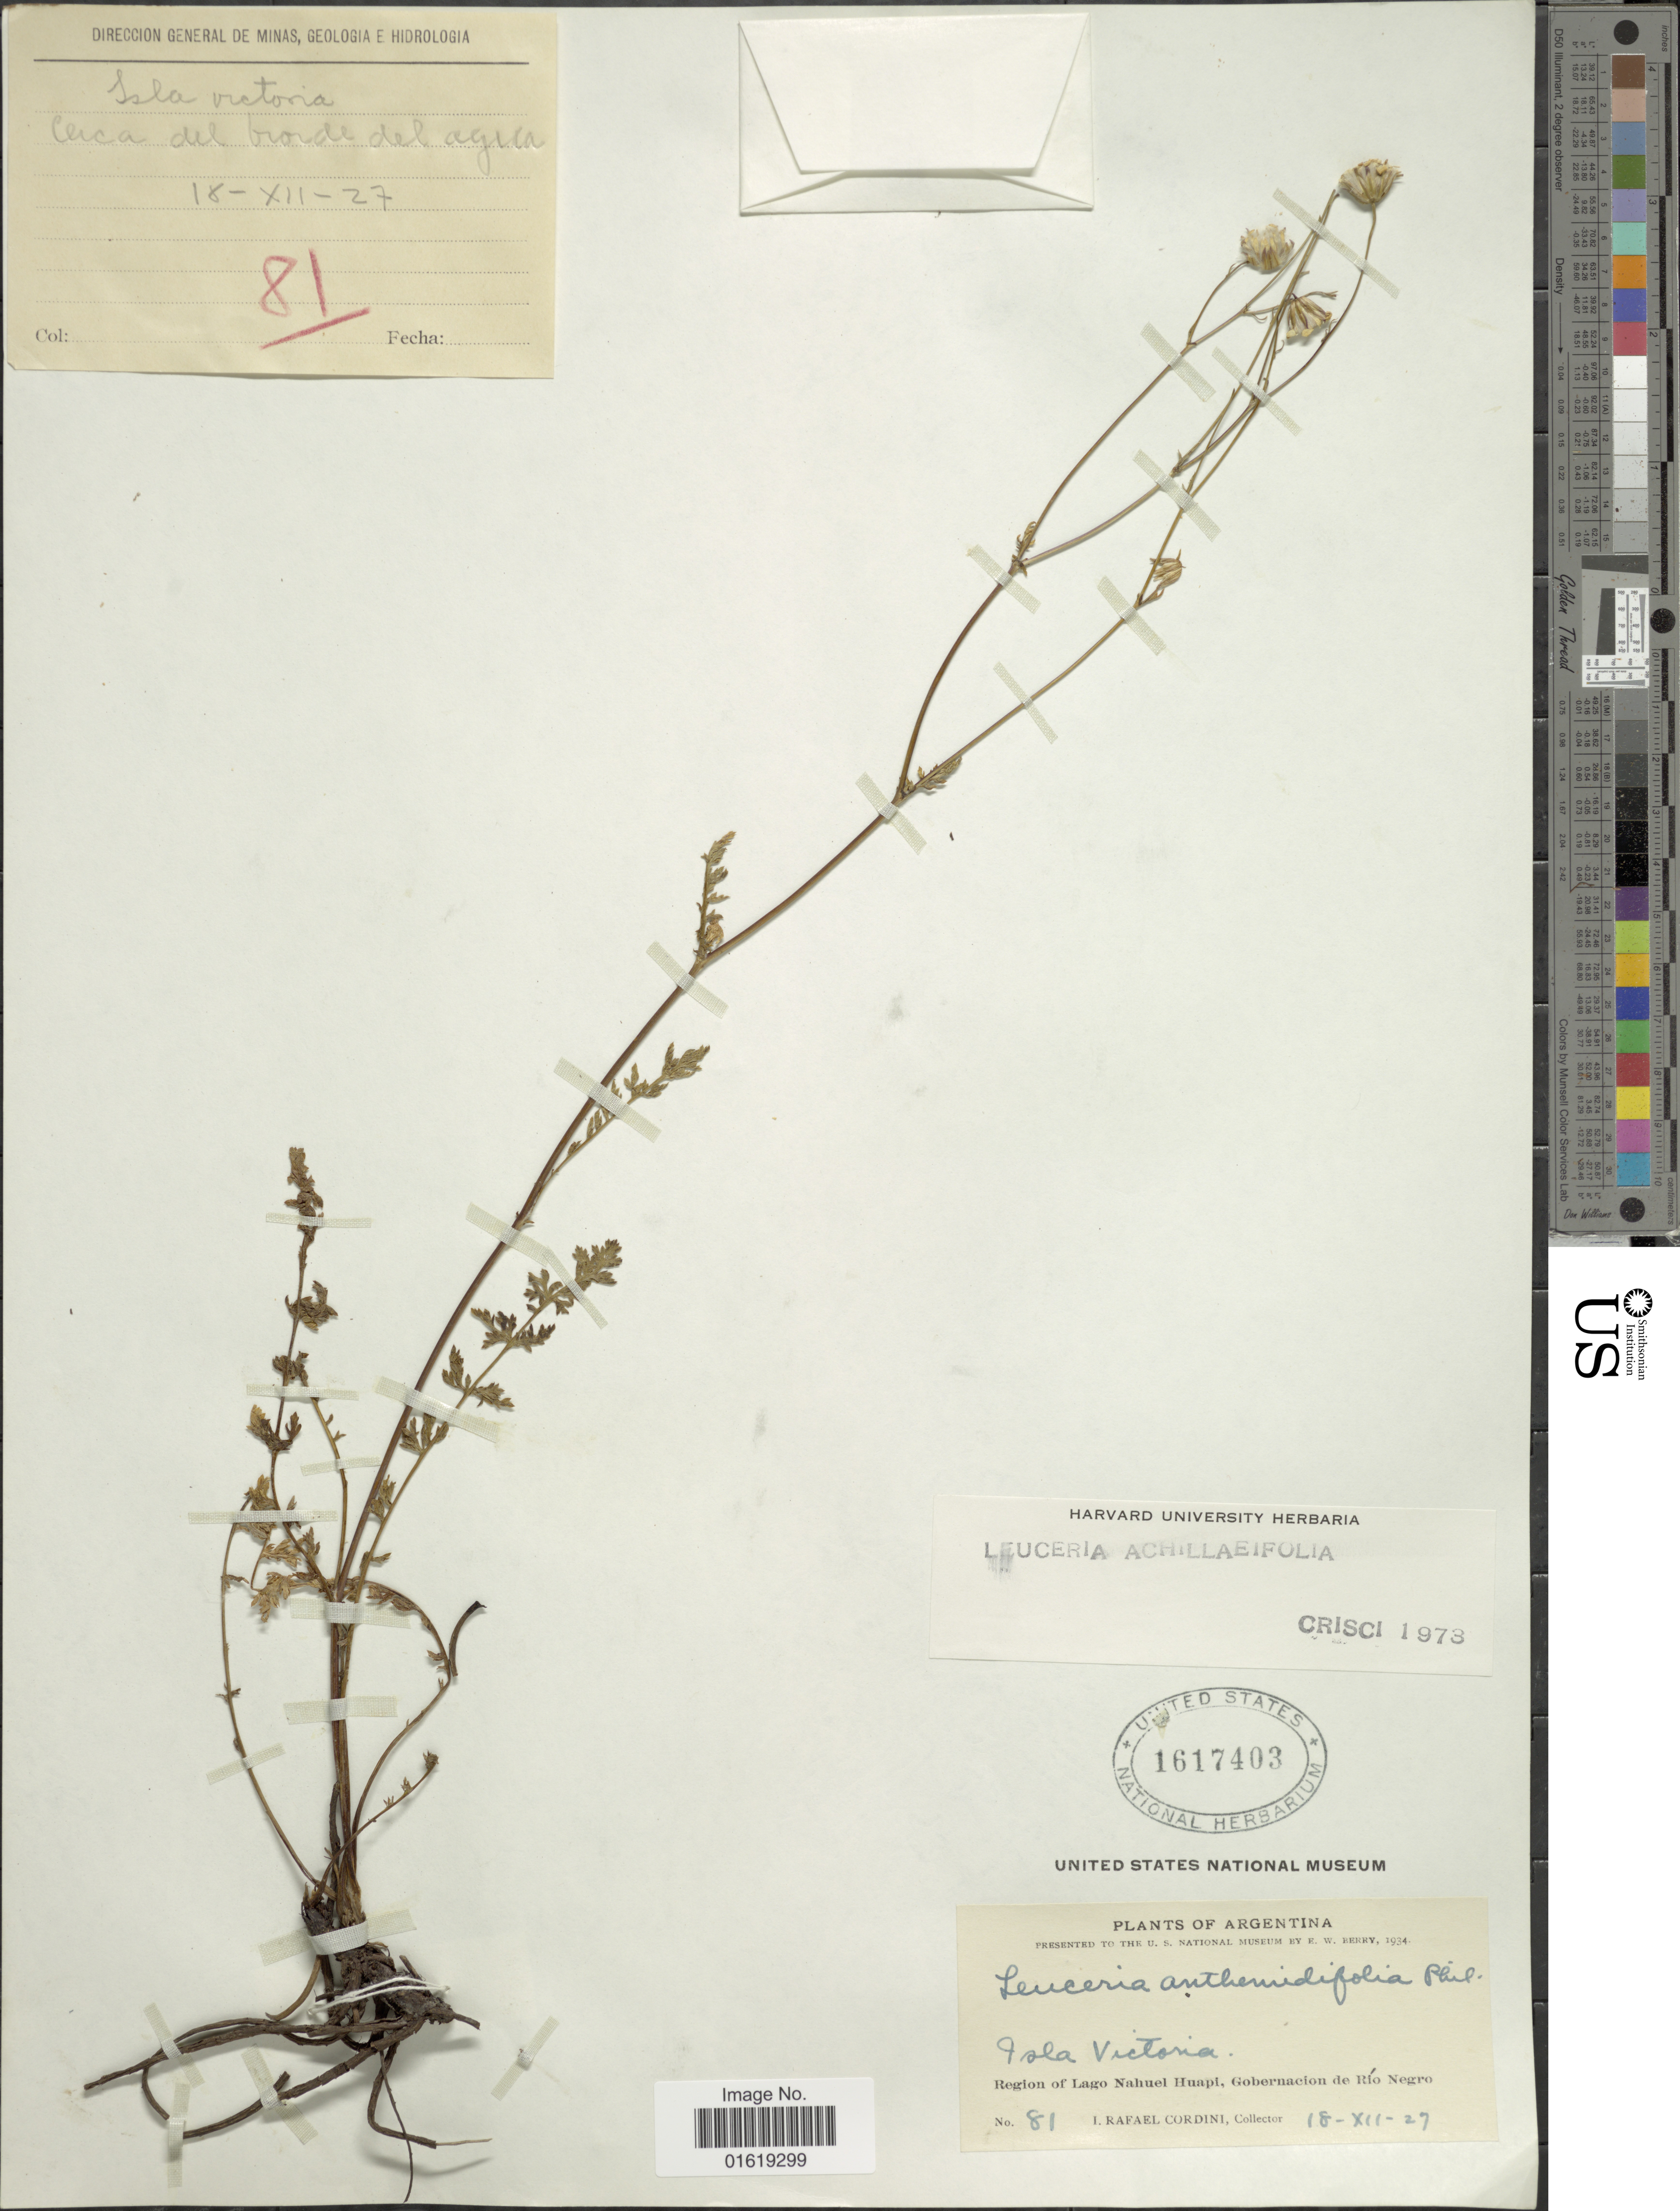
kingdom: Plantae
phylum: Tracheophyta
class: Magnoliopsida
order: Asterales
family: Asteraceae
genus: Leucheria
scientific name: Leucheria achillaeifolia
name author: Hook. & Arn.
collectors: I. Cordini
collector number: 81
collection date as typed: Transcribed d/m/y: 18/12/27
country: Argentina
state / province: Rio Negro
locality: Isla Victoria. Region of Lago Nahuel Huapi, Gobernacion de Río Negro.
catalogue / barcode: US 1617403